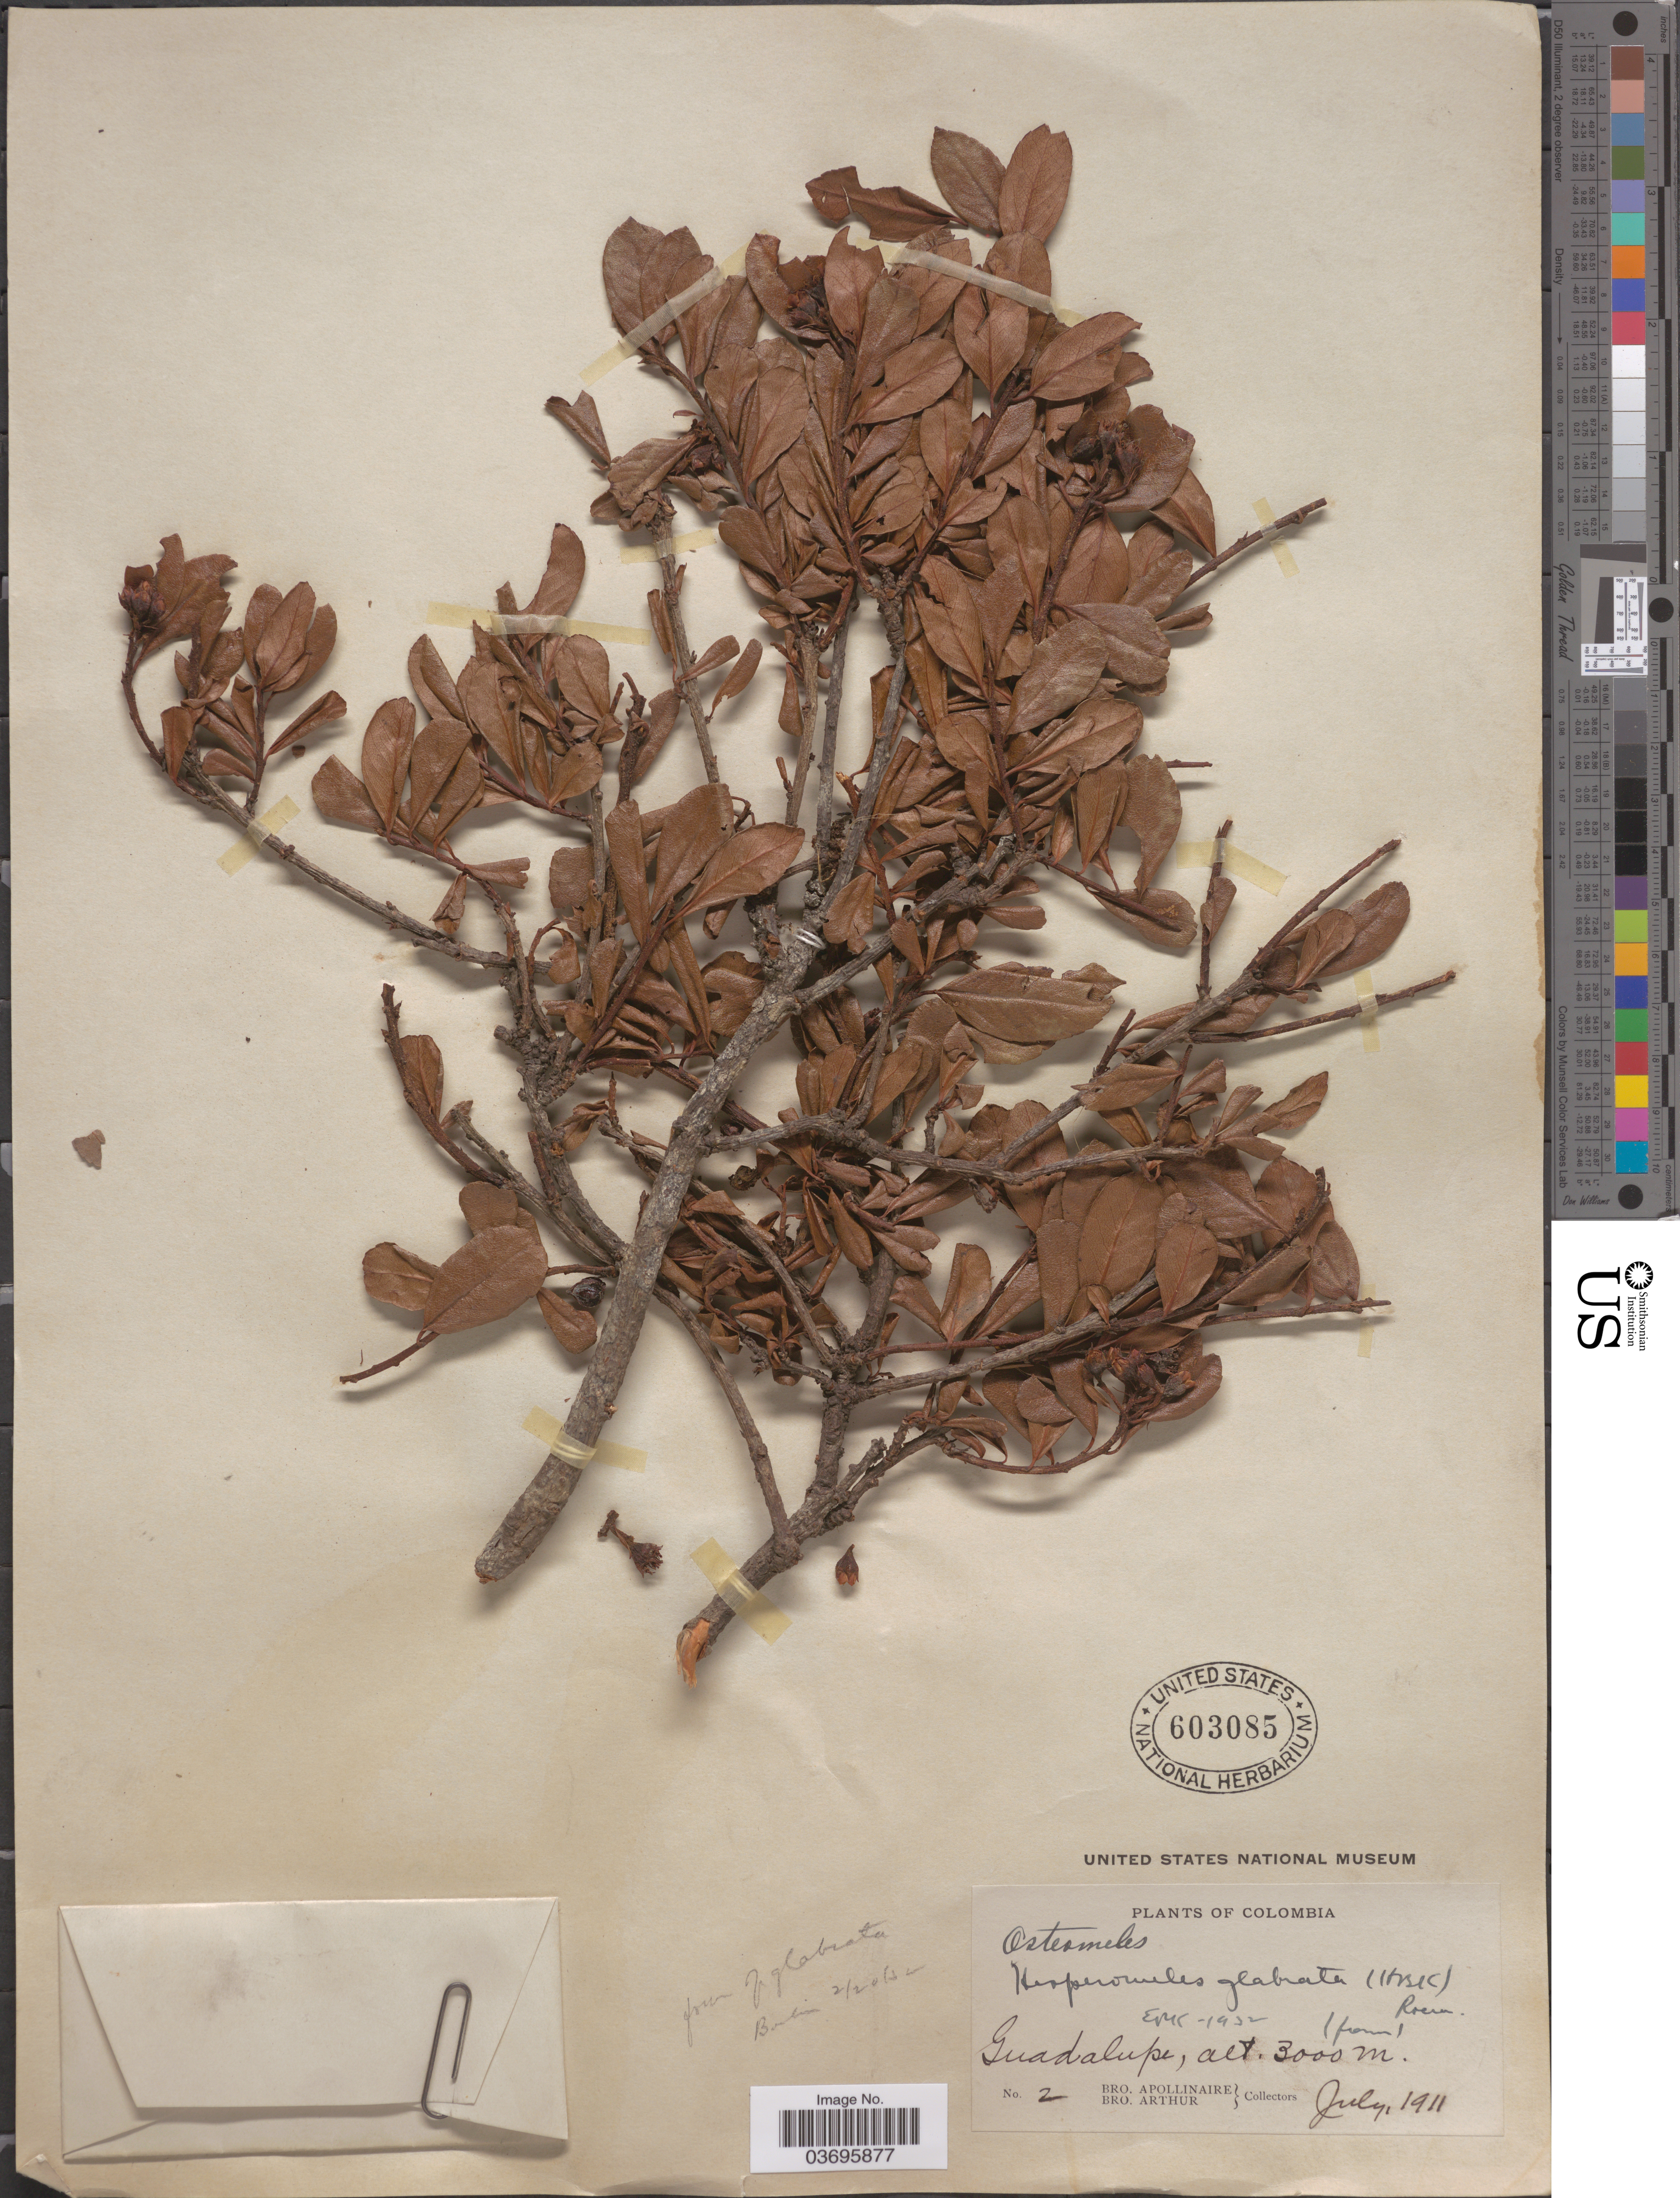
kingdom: Plantae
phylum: Tracheophyta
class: Magnoliopsida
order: Rosales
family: Rosaceae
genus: Hesperomeles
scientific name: Hesperomeles glabrata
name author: Kunth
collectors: Bro. Apollinaire & Bro. Arthur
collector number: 2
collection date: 1911-07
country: Colombia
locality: Guadalupe.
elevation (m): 3000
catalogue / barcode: US 603085